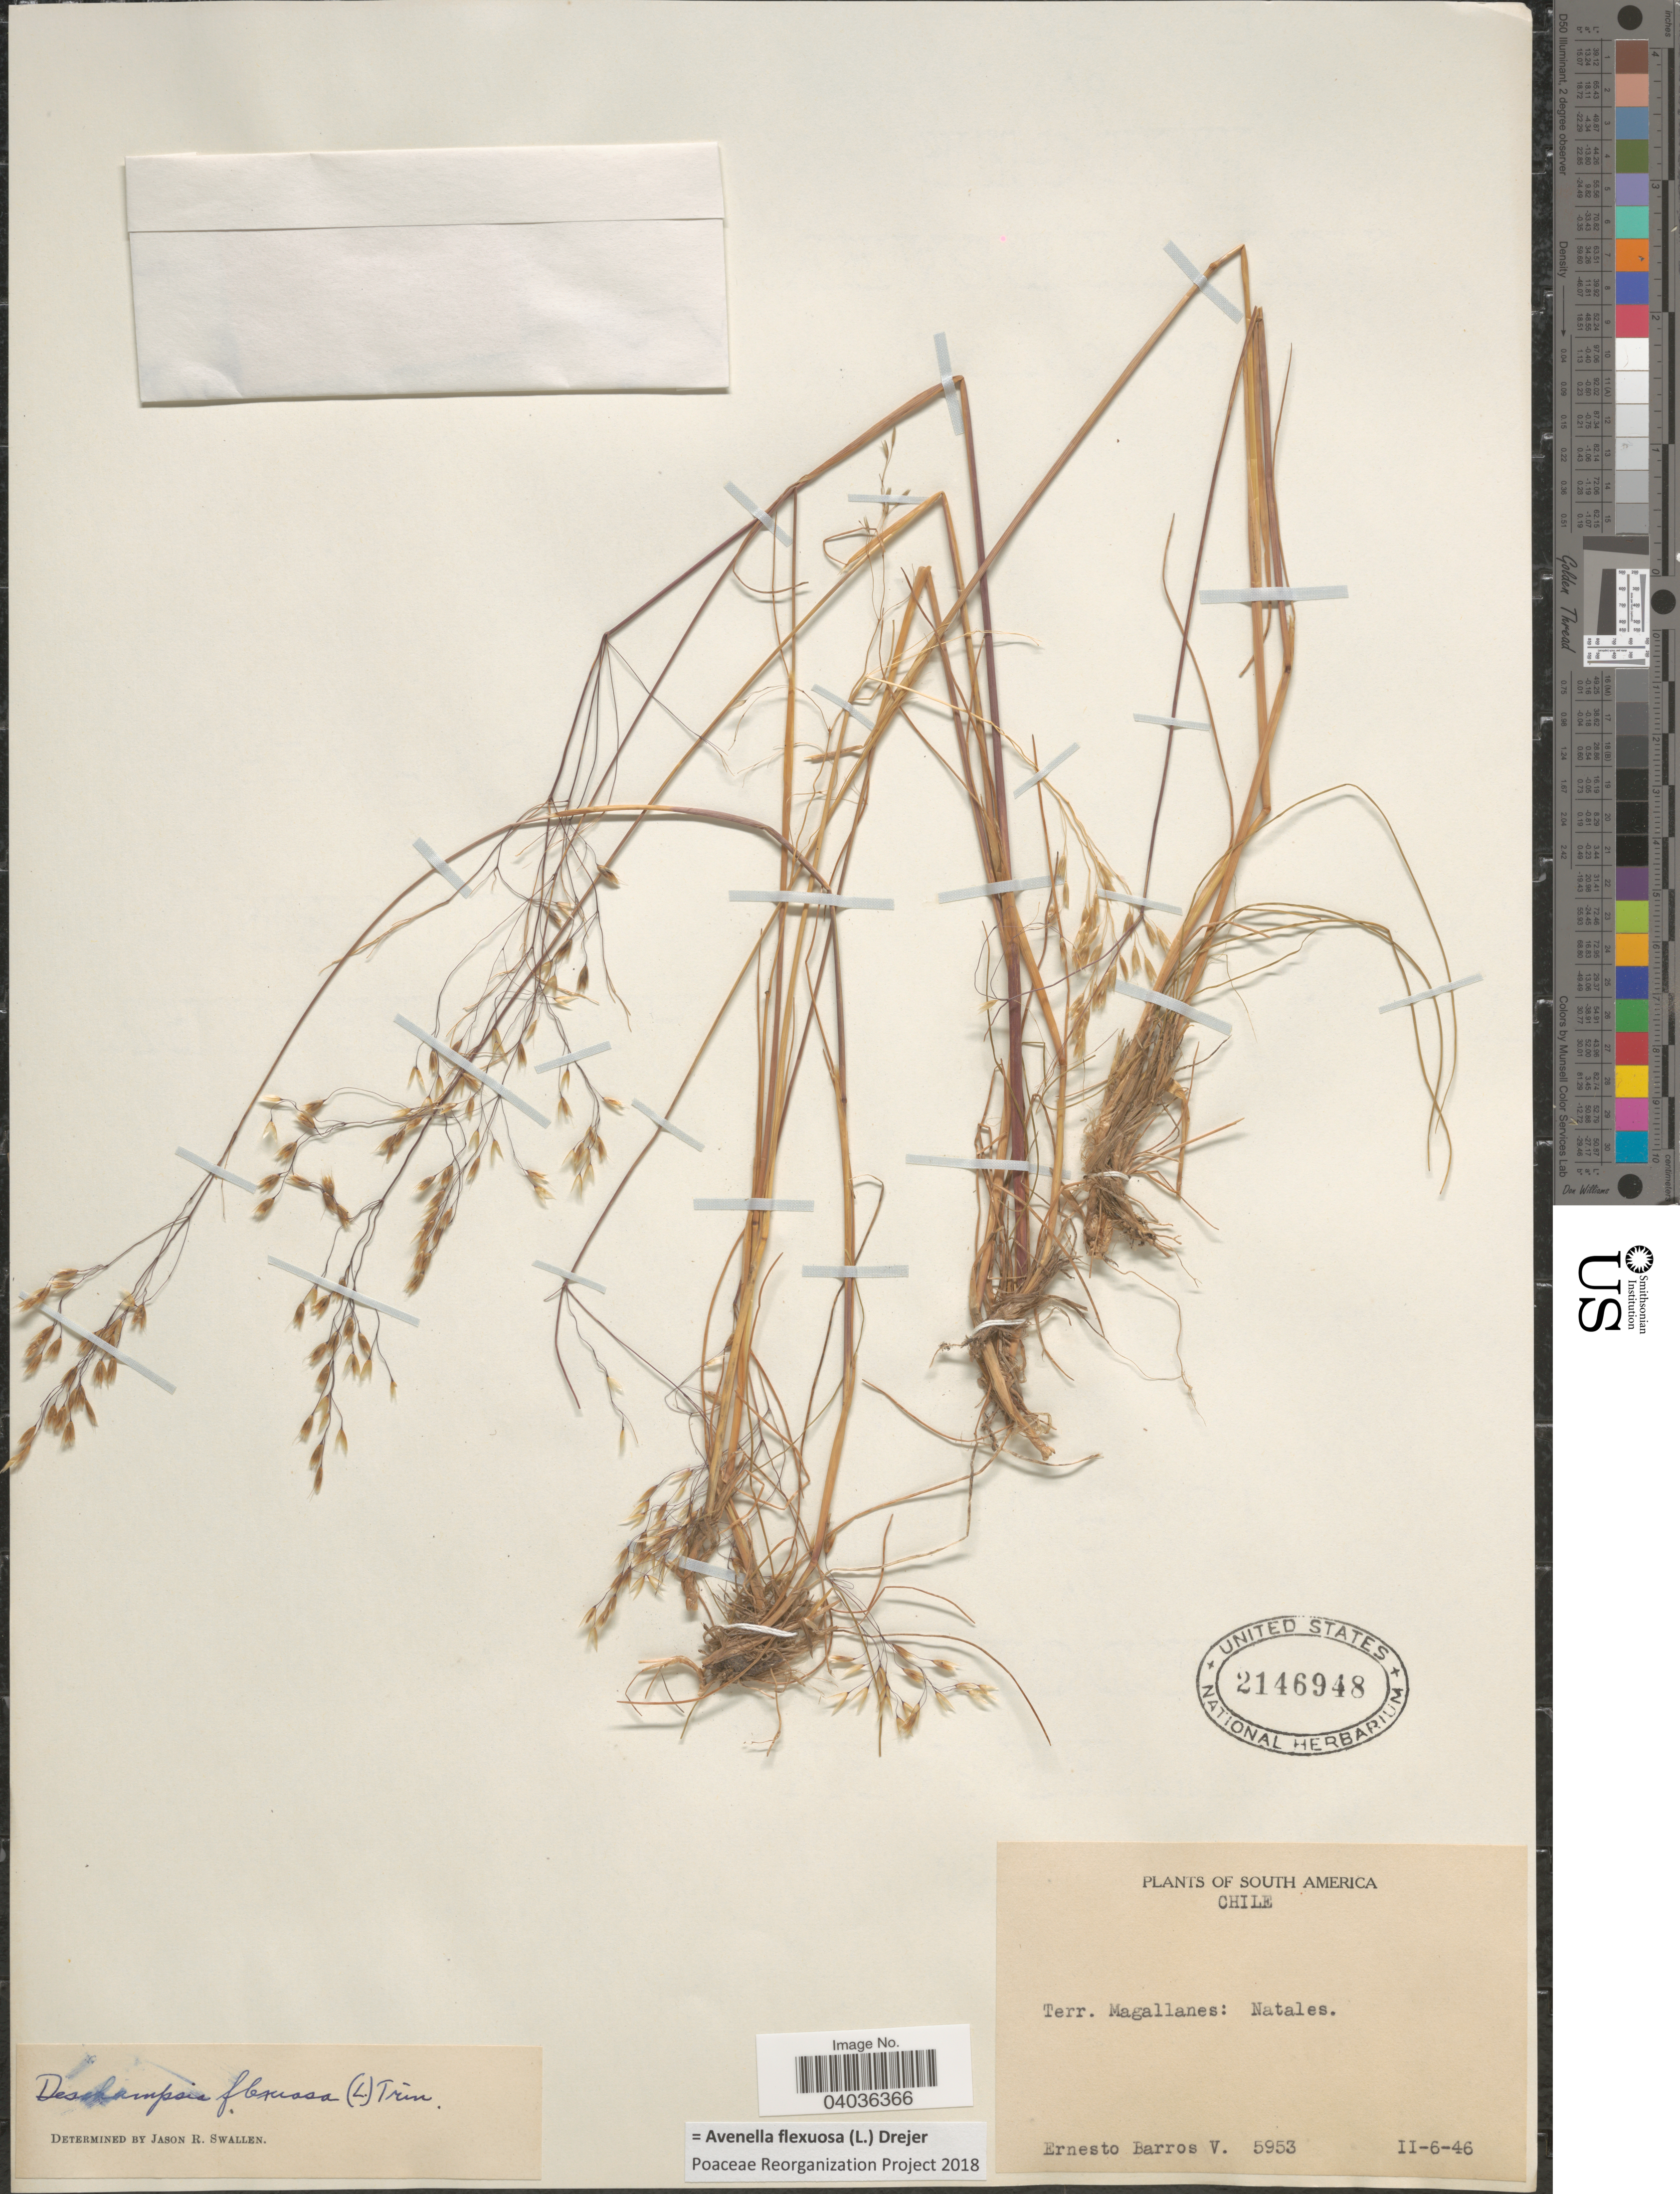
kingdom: Plantae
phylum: Tracheophyta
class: Liliopsida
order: Poales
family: Poaceae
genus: Avenella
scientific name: Avenella flexuosa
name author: (L.) Drejer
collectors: E. Barros V.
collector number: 5953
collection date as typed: Transcribed d/m/y: 6/2/46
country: Chile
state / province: Magallanes y de la Antártica Chilena (XII)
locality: Terr. Magallanes: Natales.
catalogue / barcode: US 2146948